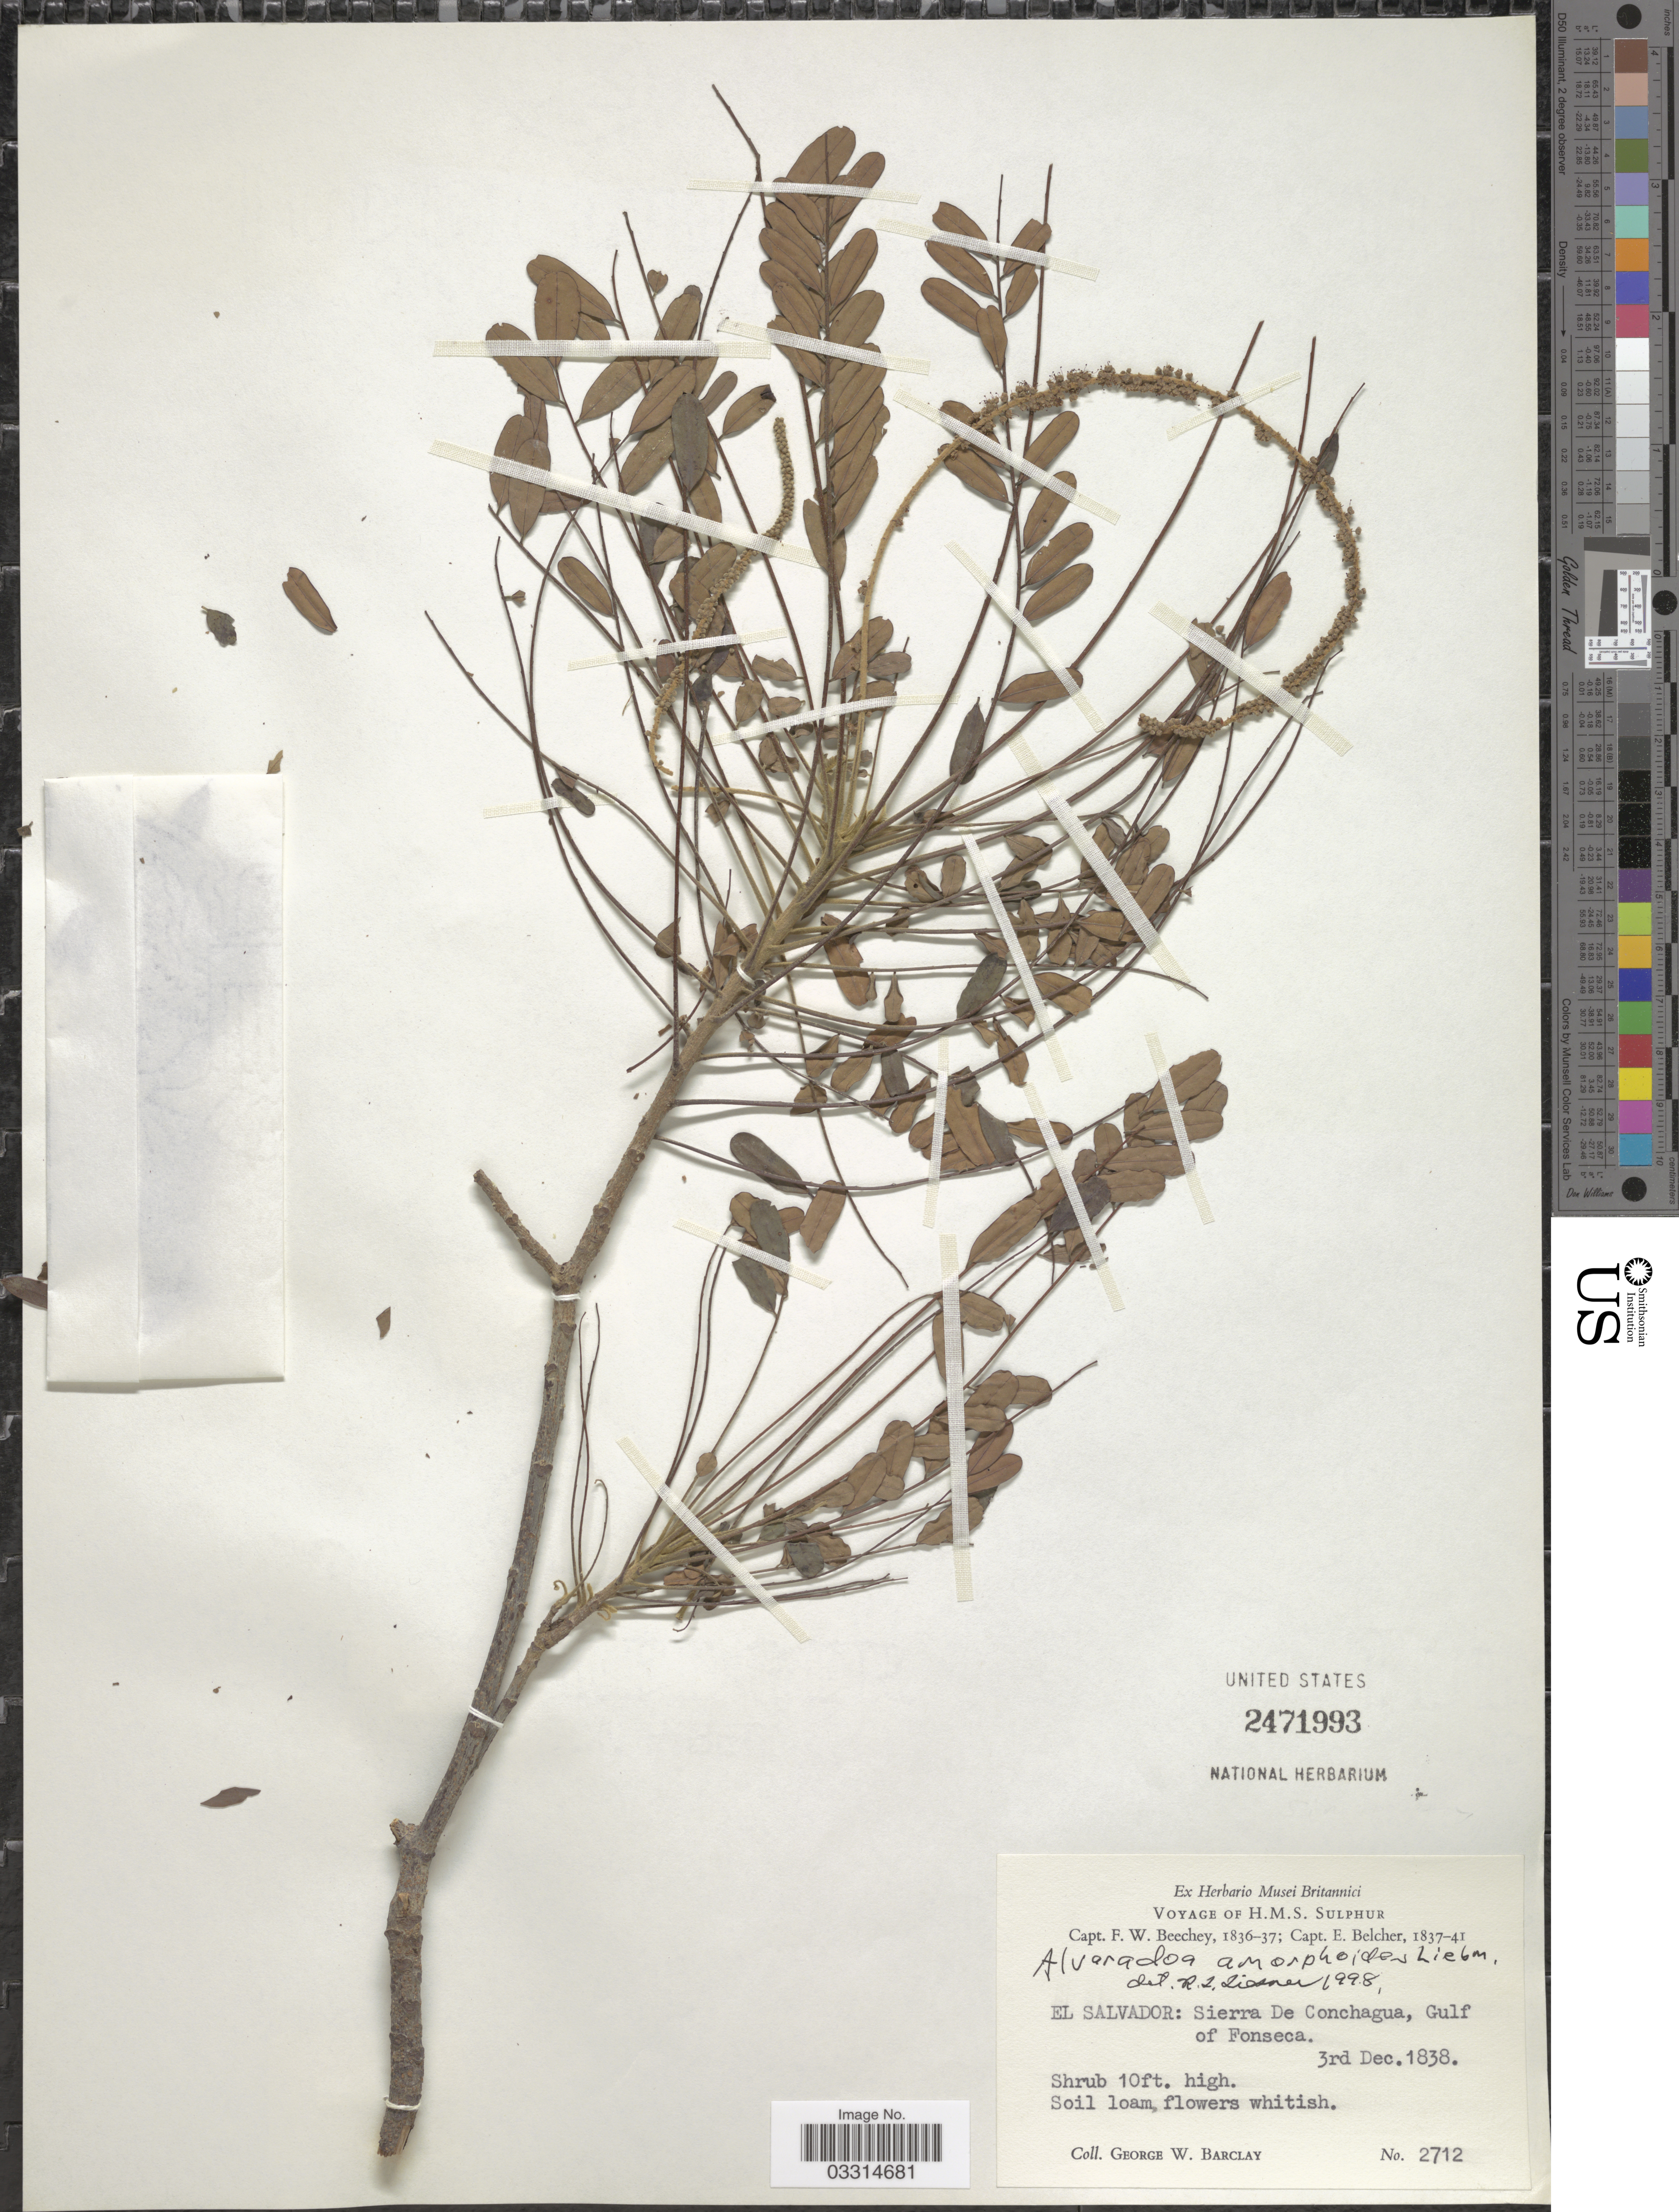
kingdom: Plantae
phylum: Tracheophyta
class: Magnoliopsida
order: Picramniales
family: Picramniaceae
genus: Alvaradoa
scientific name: Alvaradoa amorphoides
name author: Liebm.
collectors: G. W. Barclay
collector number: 2712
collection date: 1838-12-03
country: El Salvador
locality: Sierra de Conchagua, Gulf of Fonseca.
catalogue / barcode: US 2471993